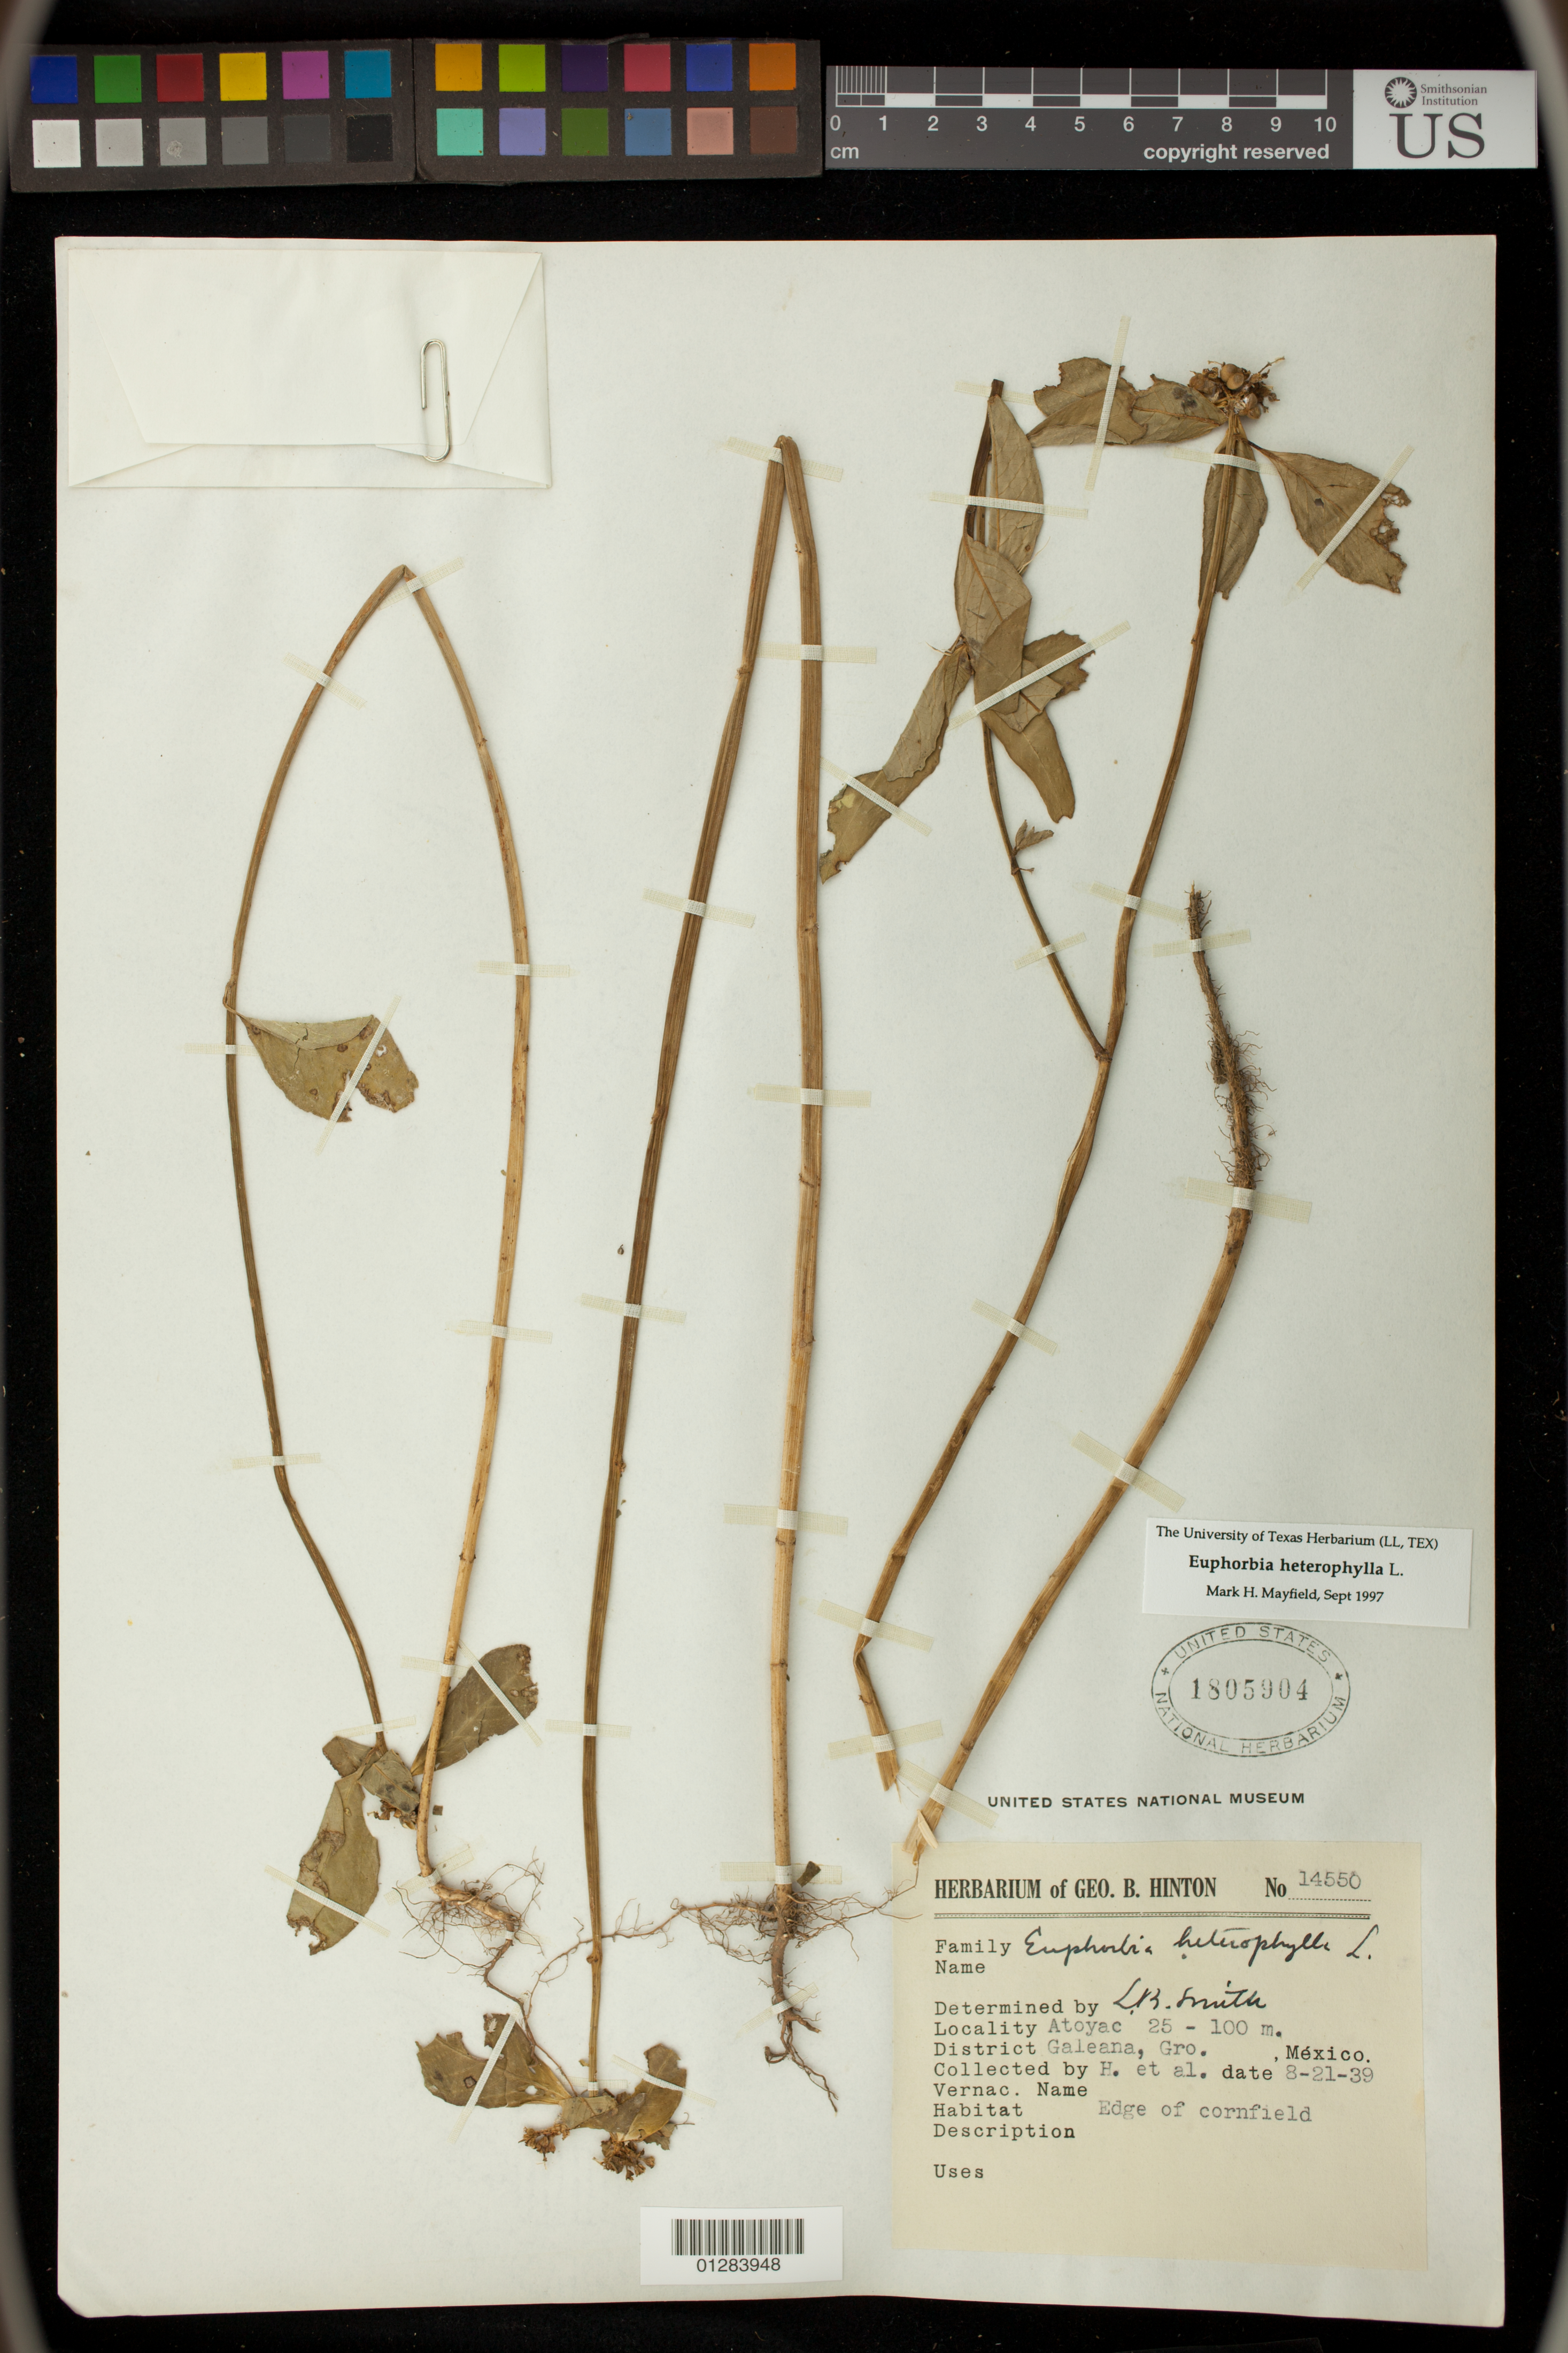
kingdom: Plantae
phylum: Tracheophyta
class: Magnoliopsida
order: Malpighiales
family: Euphorbiaceae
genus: Euphorbia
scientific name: Euphorbia heterophylla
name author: L.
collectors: G. B. Hinton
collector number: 14550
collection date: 1939-08-21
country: Mexico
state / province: Guerrero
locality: Atoyac, Galeana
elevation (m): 25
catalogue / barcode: US 1805904